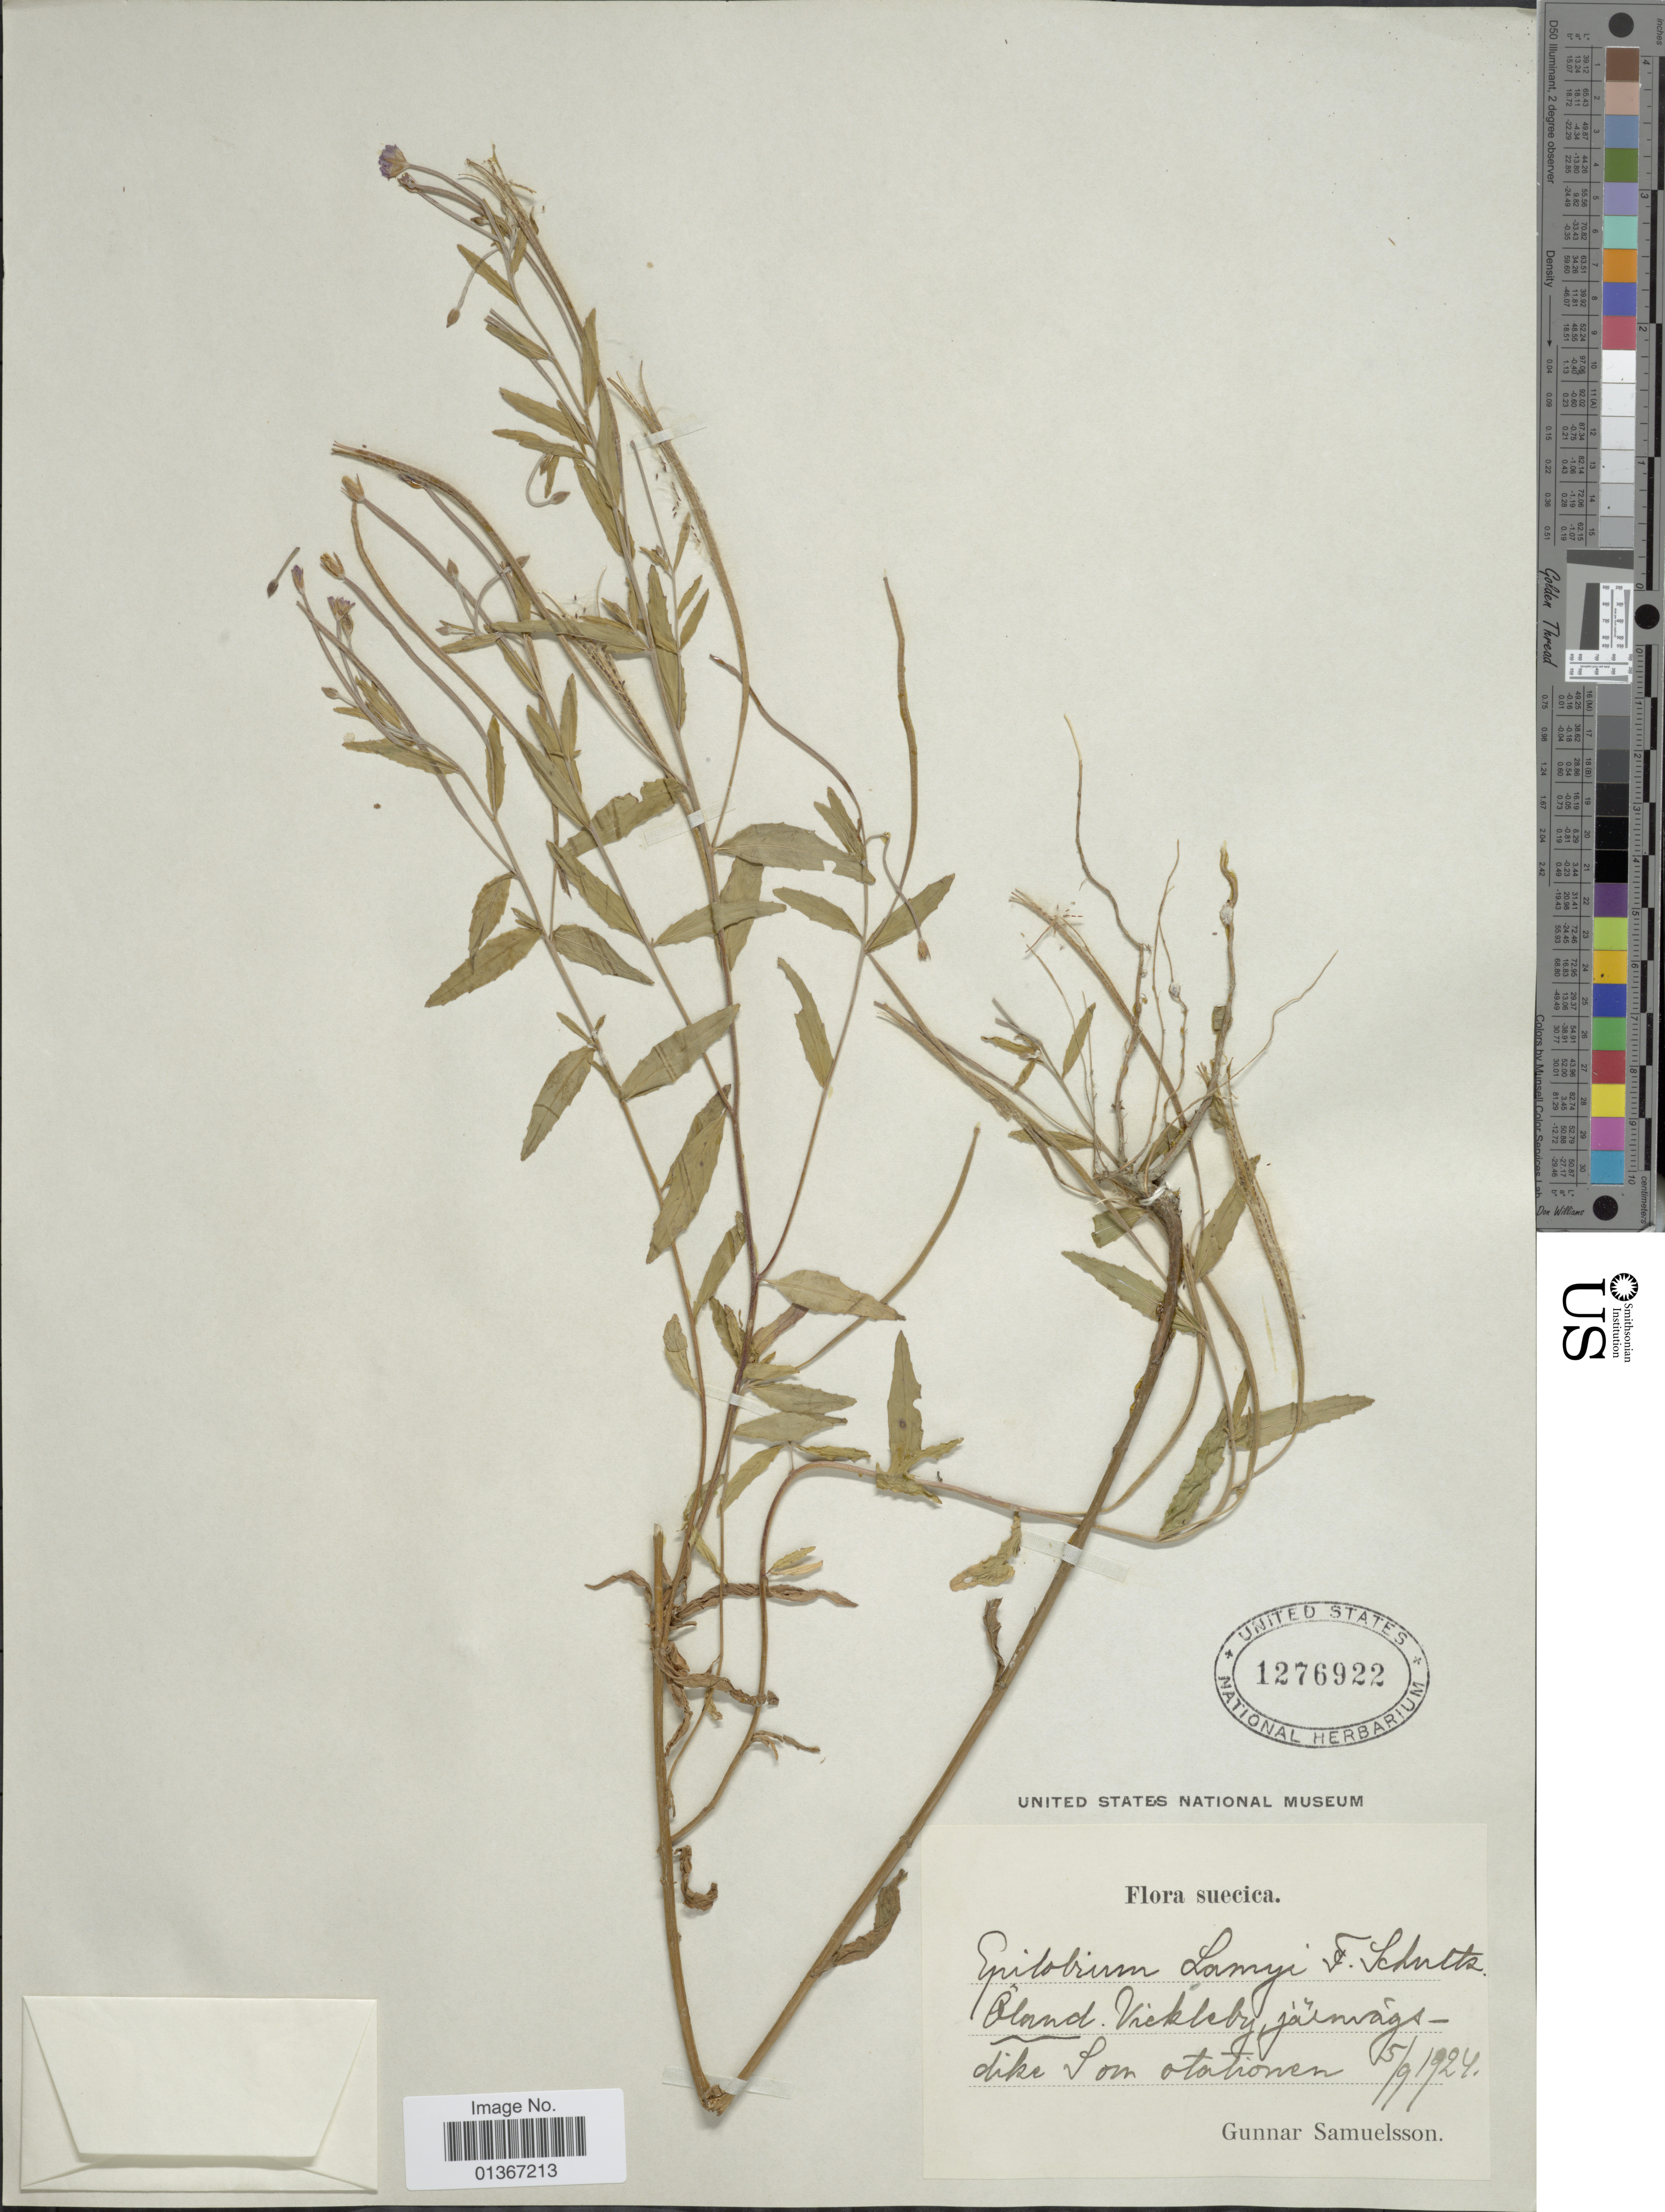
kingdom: Plantae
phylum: Tracheophyta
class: Magnoliopsida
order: Myrtales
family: Onagraceae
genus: Epilobium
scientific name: Epilobium tetragonum subsp. lamyi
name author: (F.W. Schultz) Nyman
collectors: G. Samuelsson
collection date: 1924-05-09 or 1924-09-05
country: Sweden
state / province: Kalmar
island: Öland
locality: Vickleby, järnvägsdike S om stationen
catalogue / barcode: US 1276922